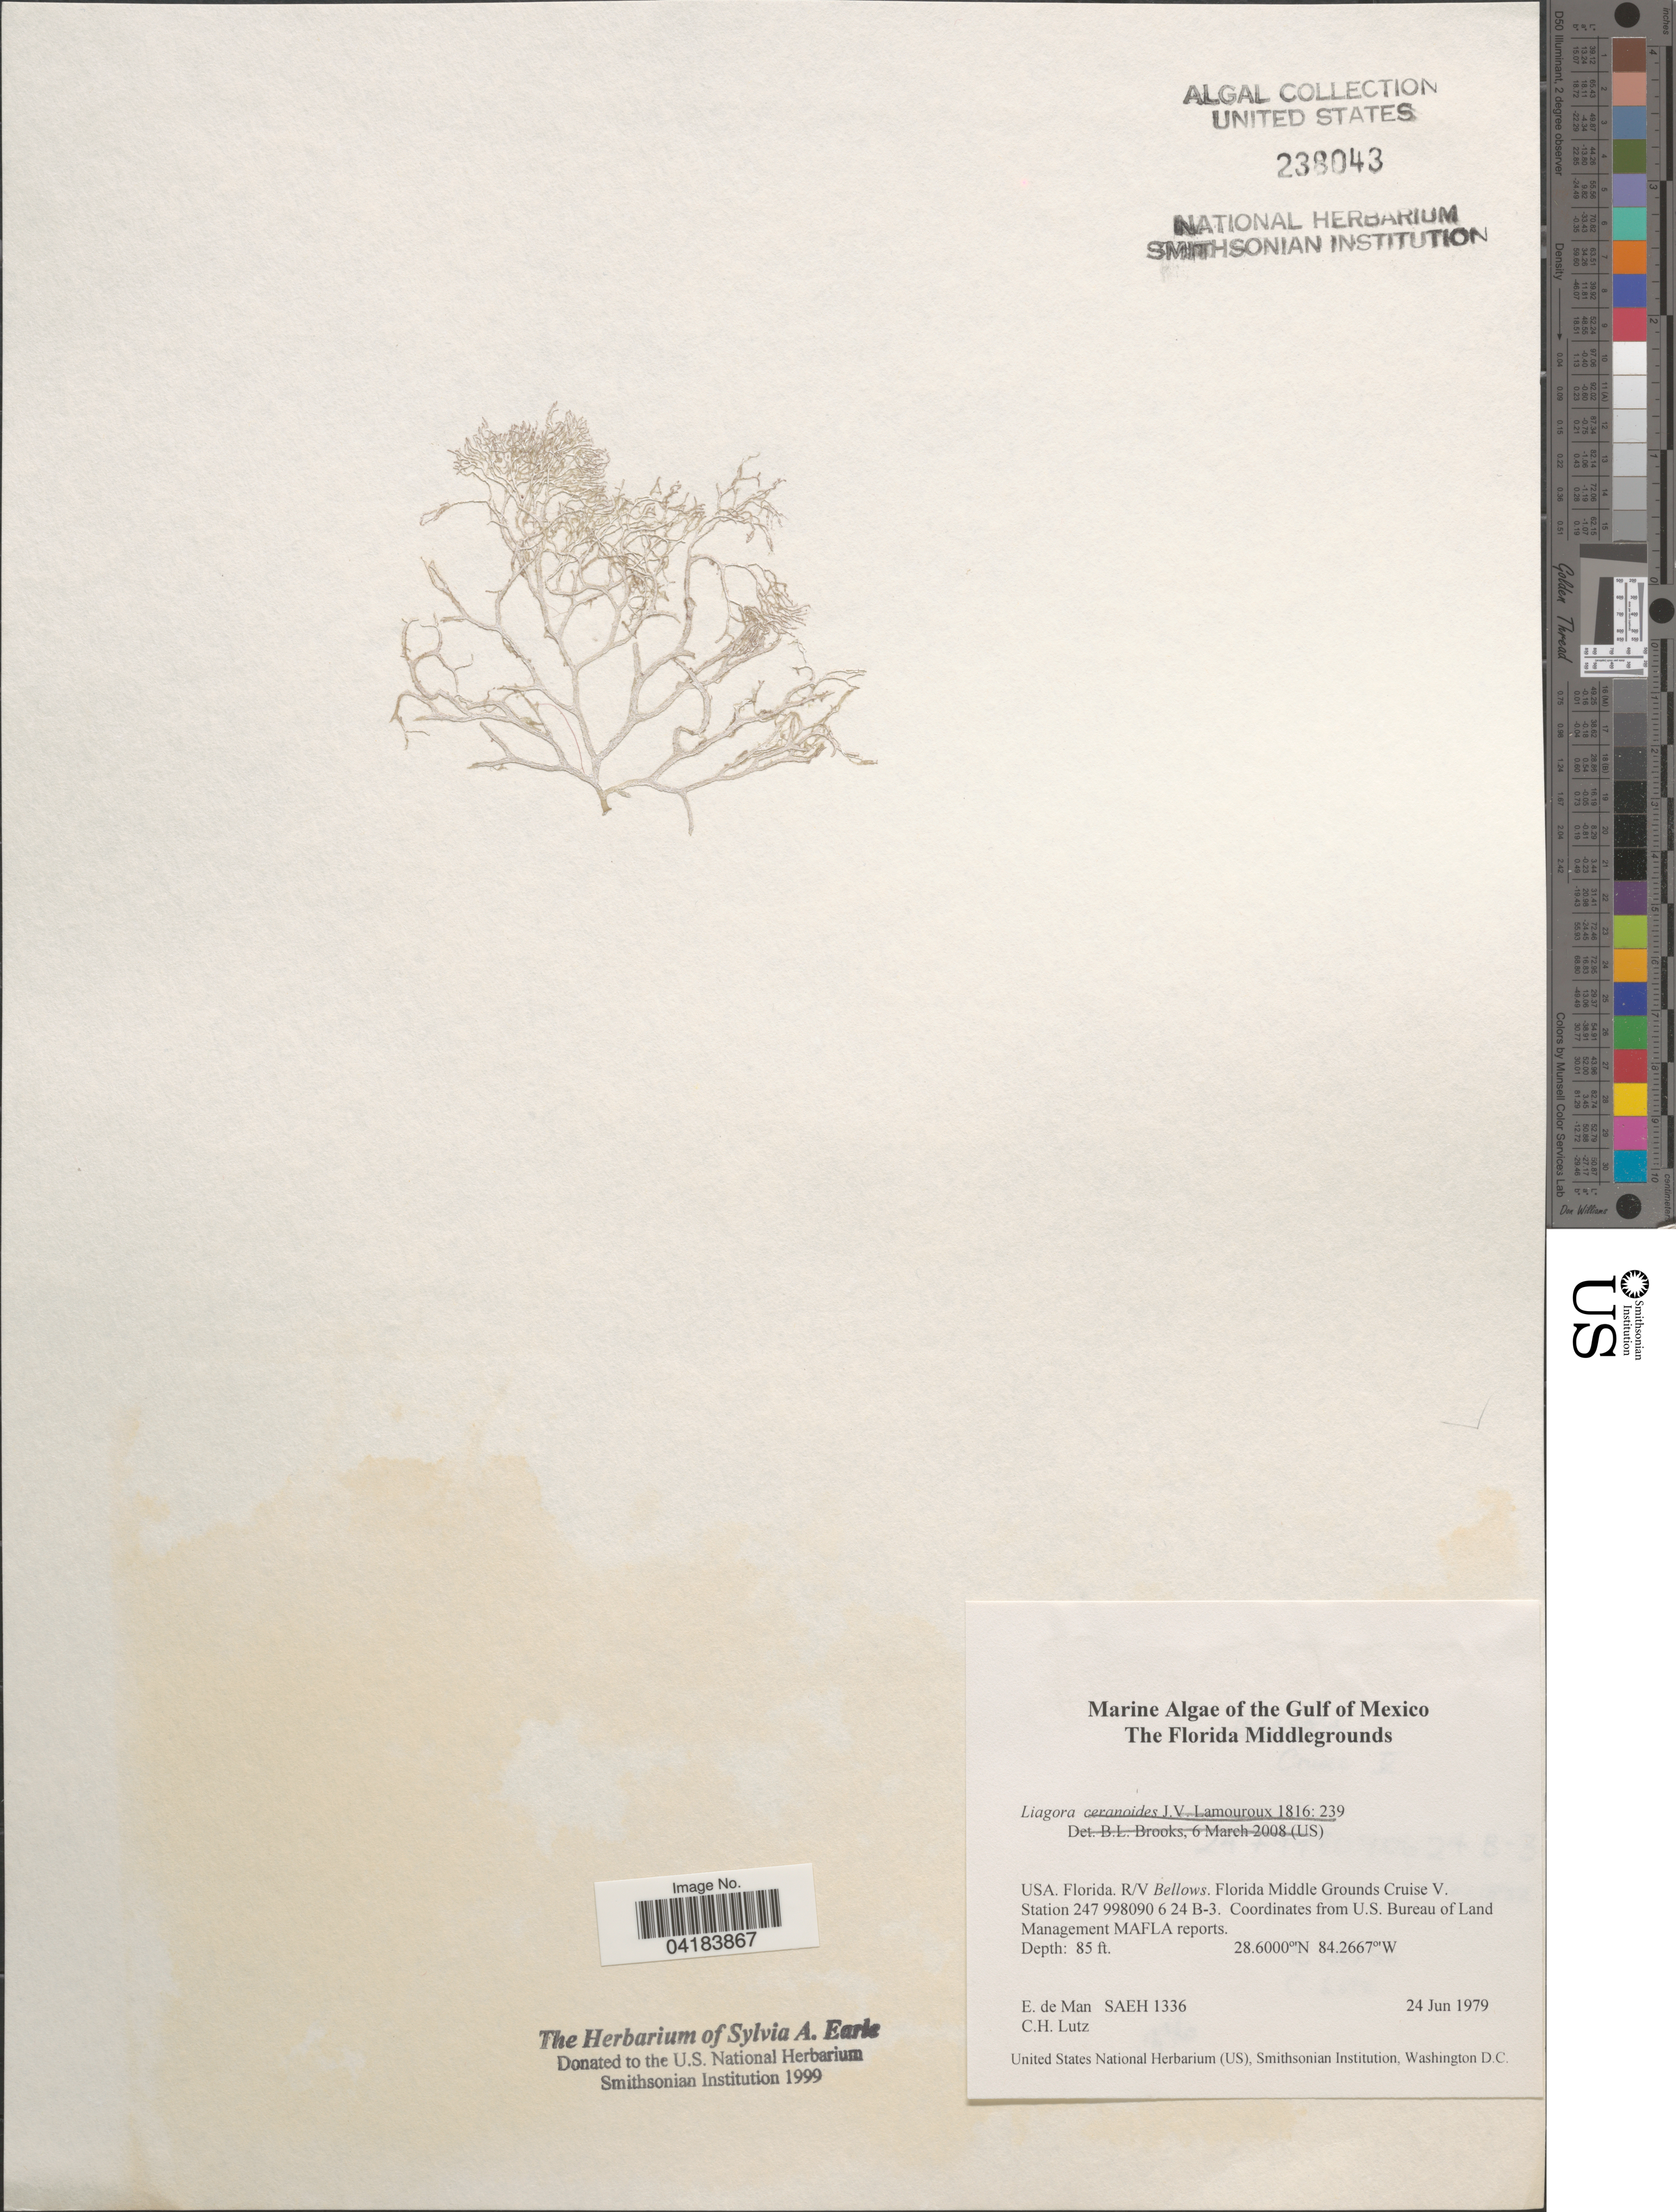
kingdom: Plantae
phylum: Rhodophyta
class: Florideophyceae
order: Nemaliales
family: Liagoraceae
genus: Liagora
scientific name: Liagora sp.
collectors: E. de Man & C. Lutz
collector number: SAEH1336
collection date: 1979-06-24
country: United States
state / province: Florida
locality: Gulf of Mexico. R/V Bellows. Florida Middle Grounds Cruise V. Station 247 998090 6 24 B-3.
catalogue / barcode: US 238043